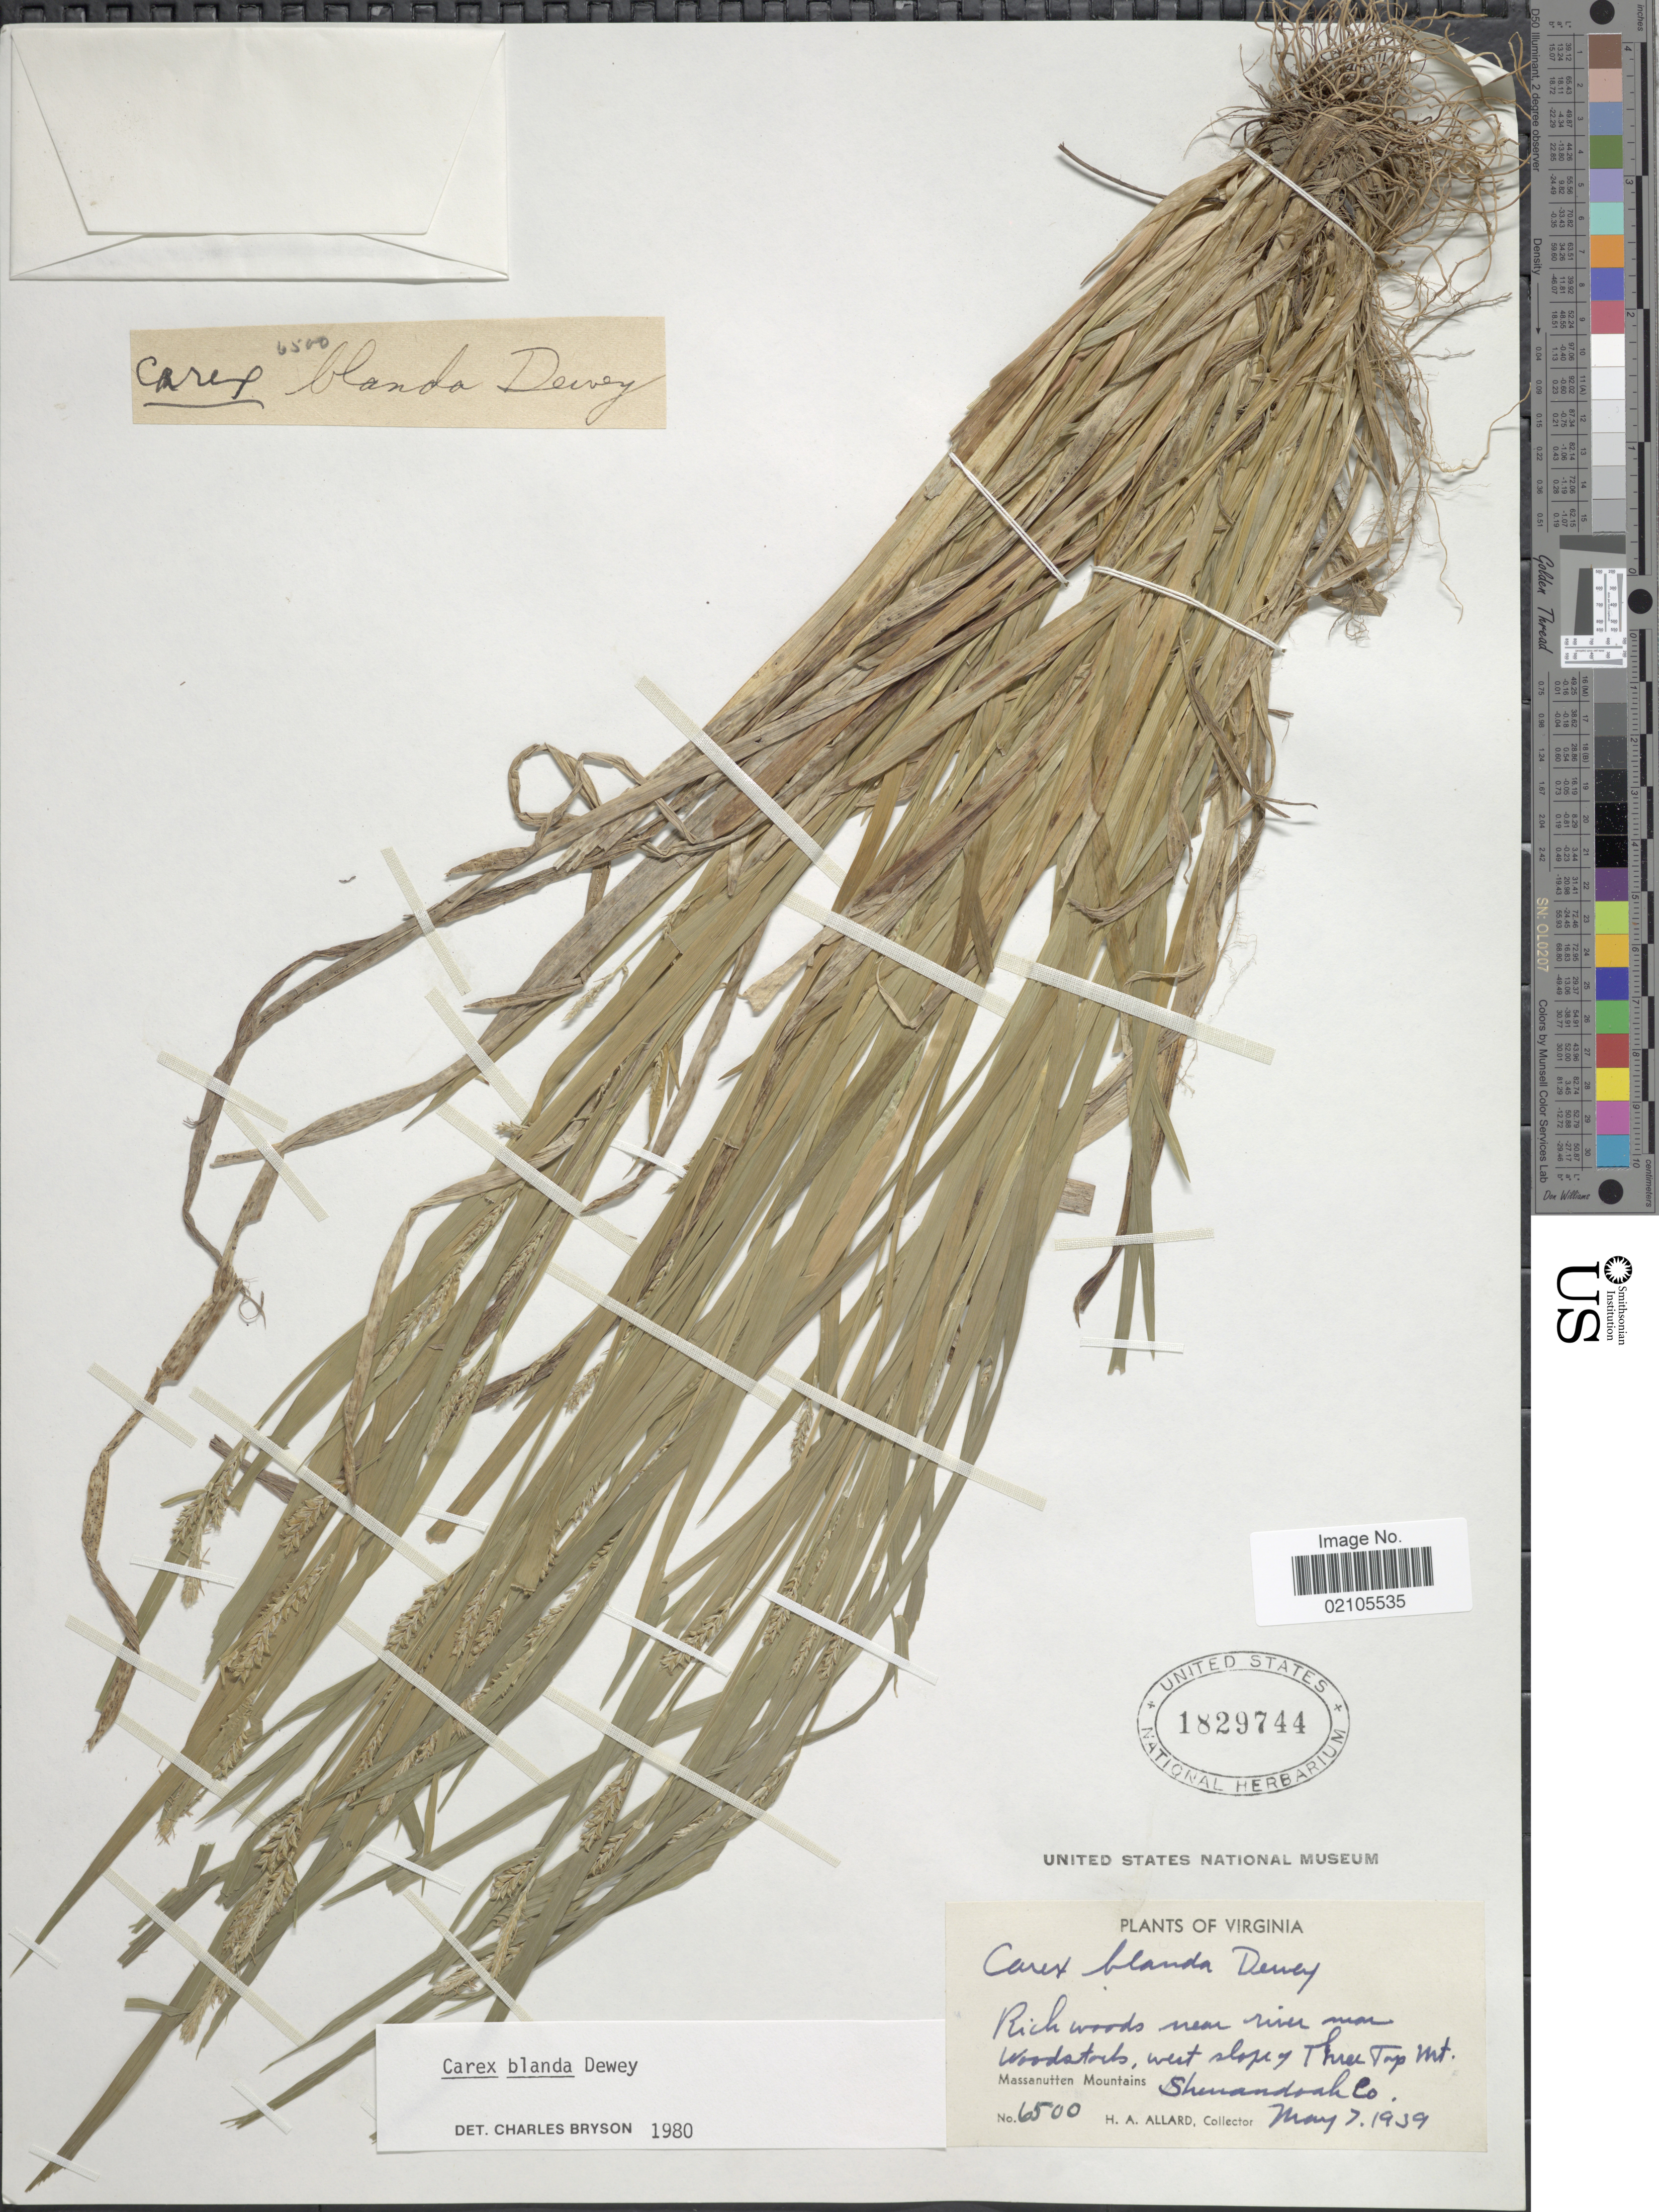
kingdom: Plantae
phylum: Tracheophyta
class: Liliopsida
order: Poales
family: Cyperaceae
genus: Carex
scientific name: Carex blanda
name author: Dewey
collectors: H. A. Allard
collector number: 6500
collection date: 1939-05-07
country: United States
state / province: Virginia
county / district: Shenandoah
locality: Rich woods near river near Woodstorks, west slope of Three Top Mt. Massanutten Mountains. Shenandoah Co.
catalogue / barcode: US 1829744